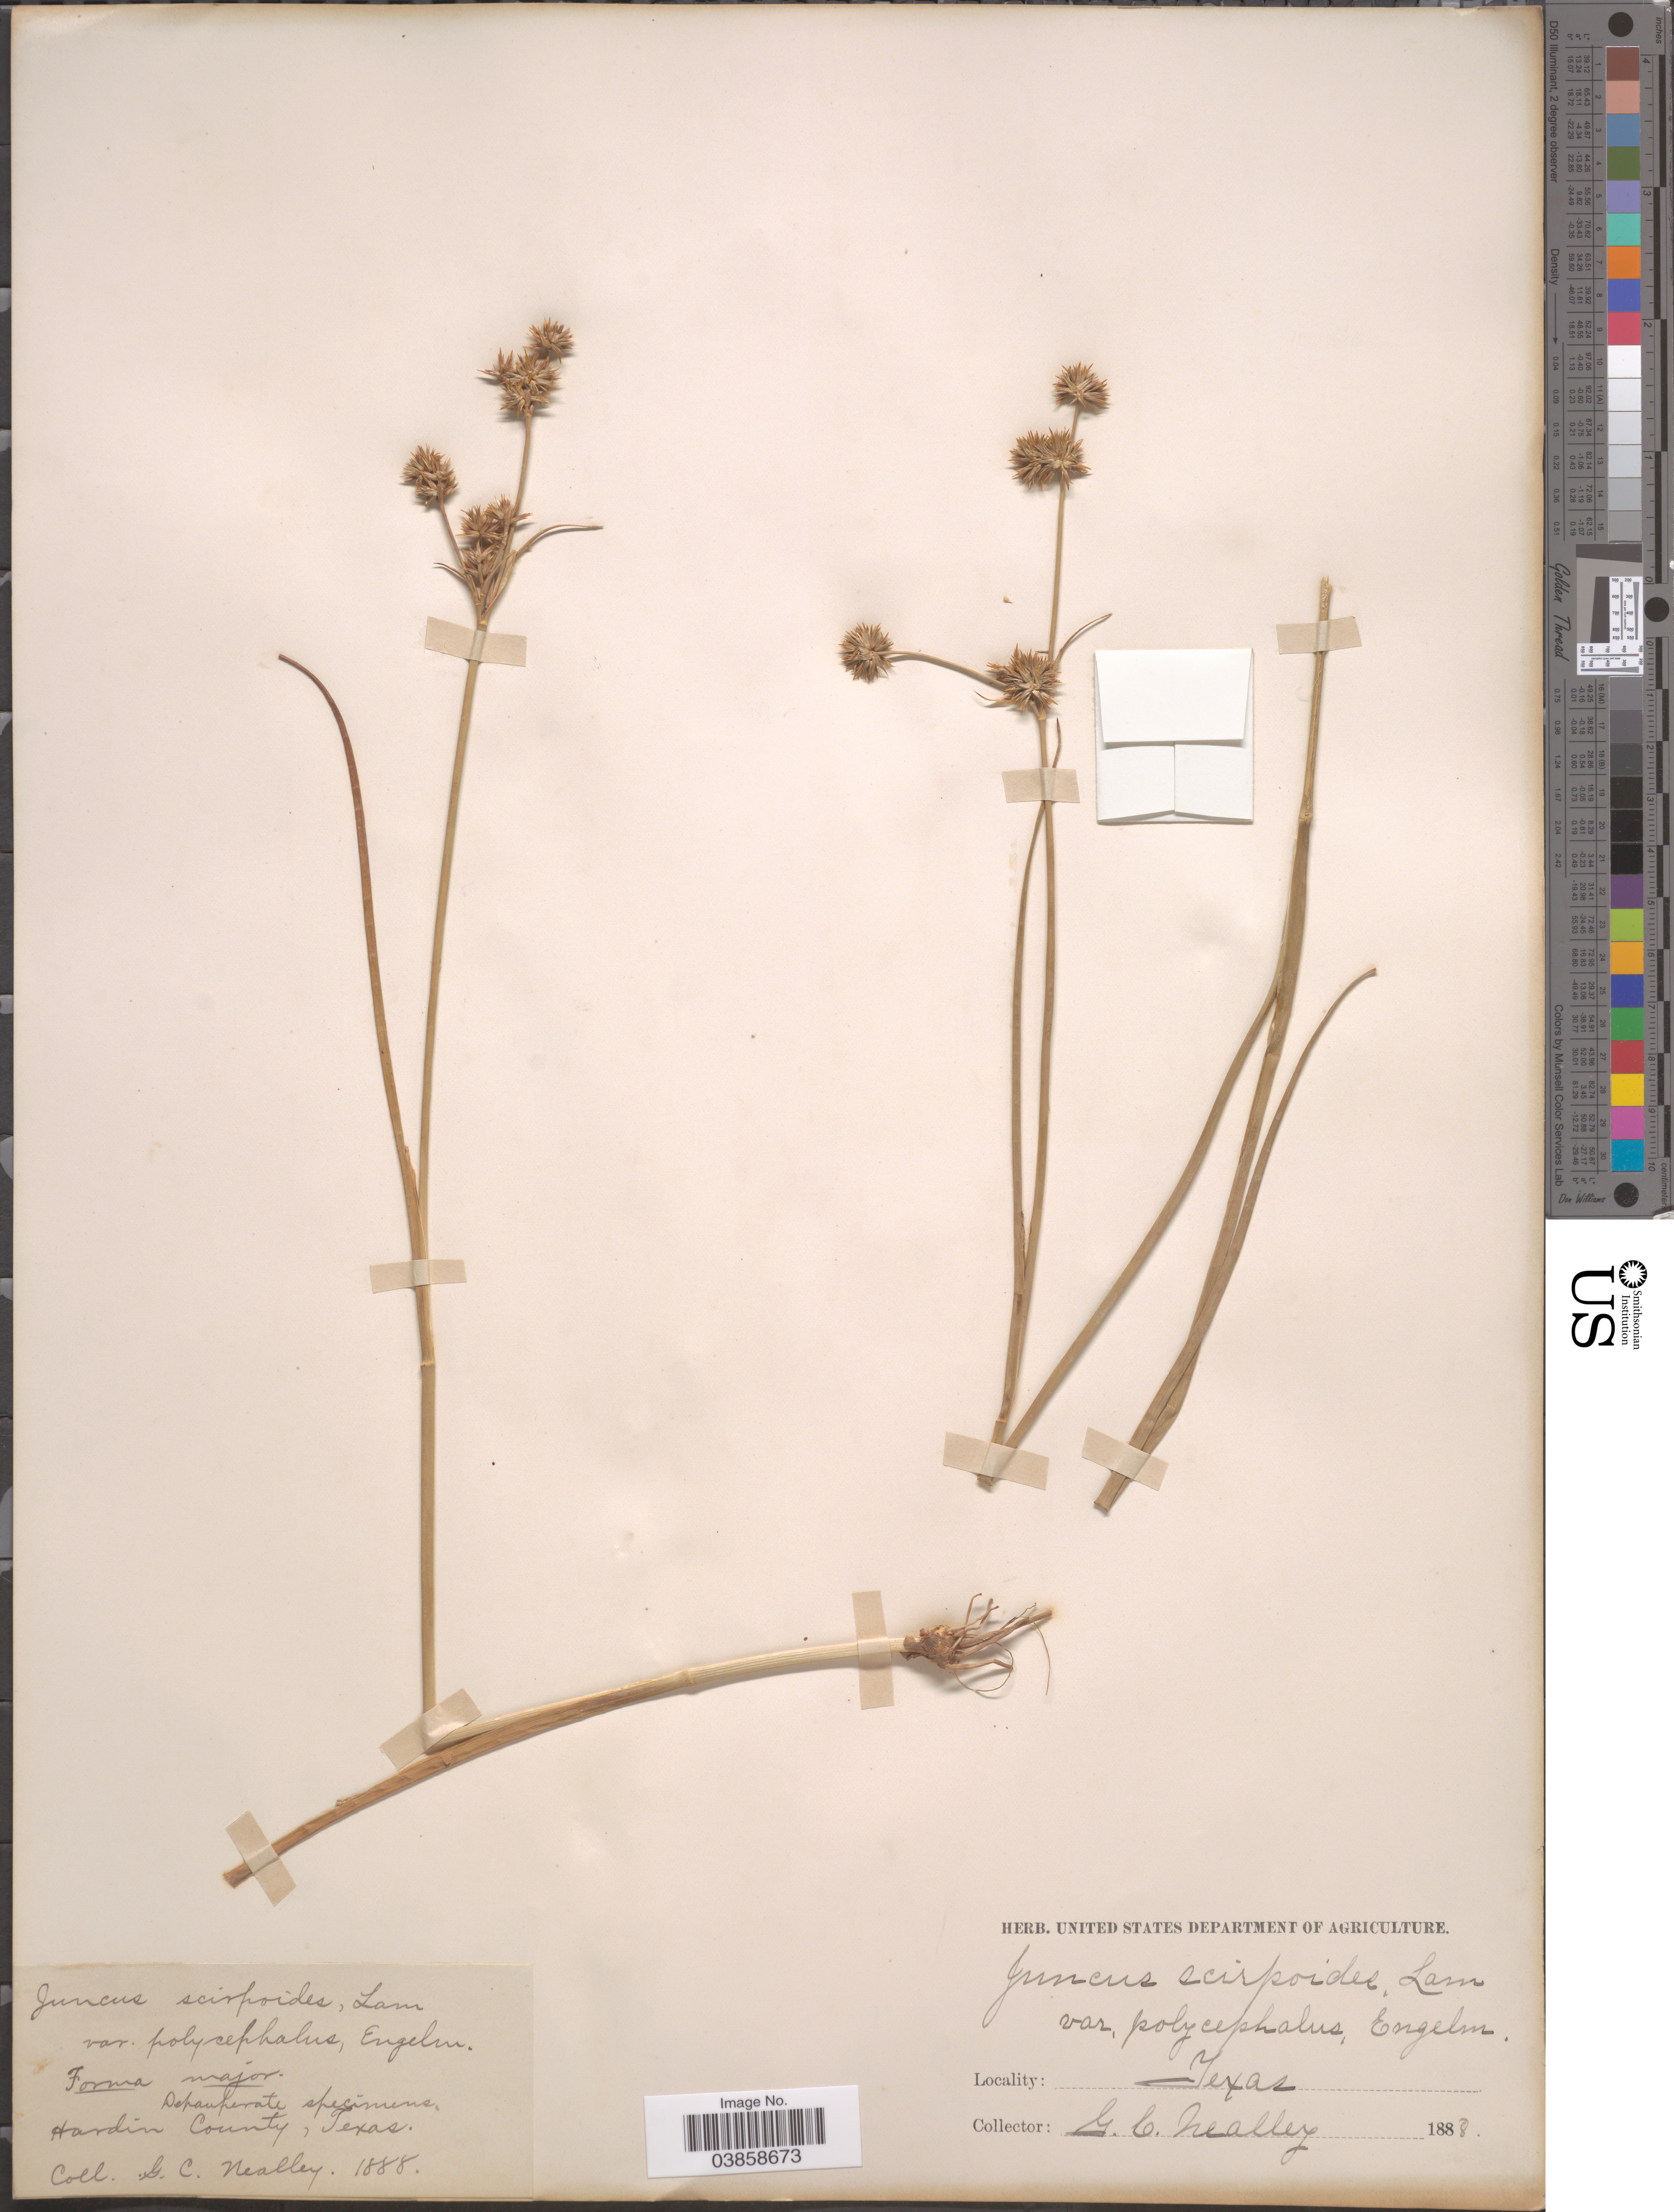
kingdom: Plantae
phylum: Tracheophyta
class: Liliopsida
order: Poales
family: Juncaceae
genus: Juncus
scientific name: Juncus validus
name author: Coville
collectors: G. C. Nealley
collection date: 1888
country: United States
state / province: Texas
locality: Hardin County.